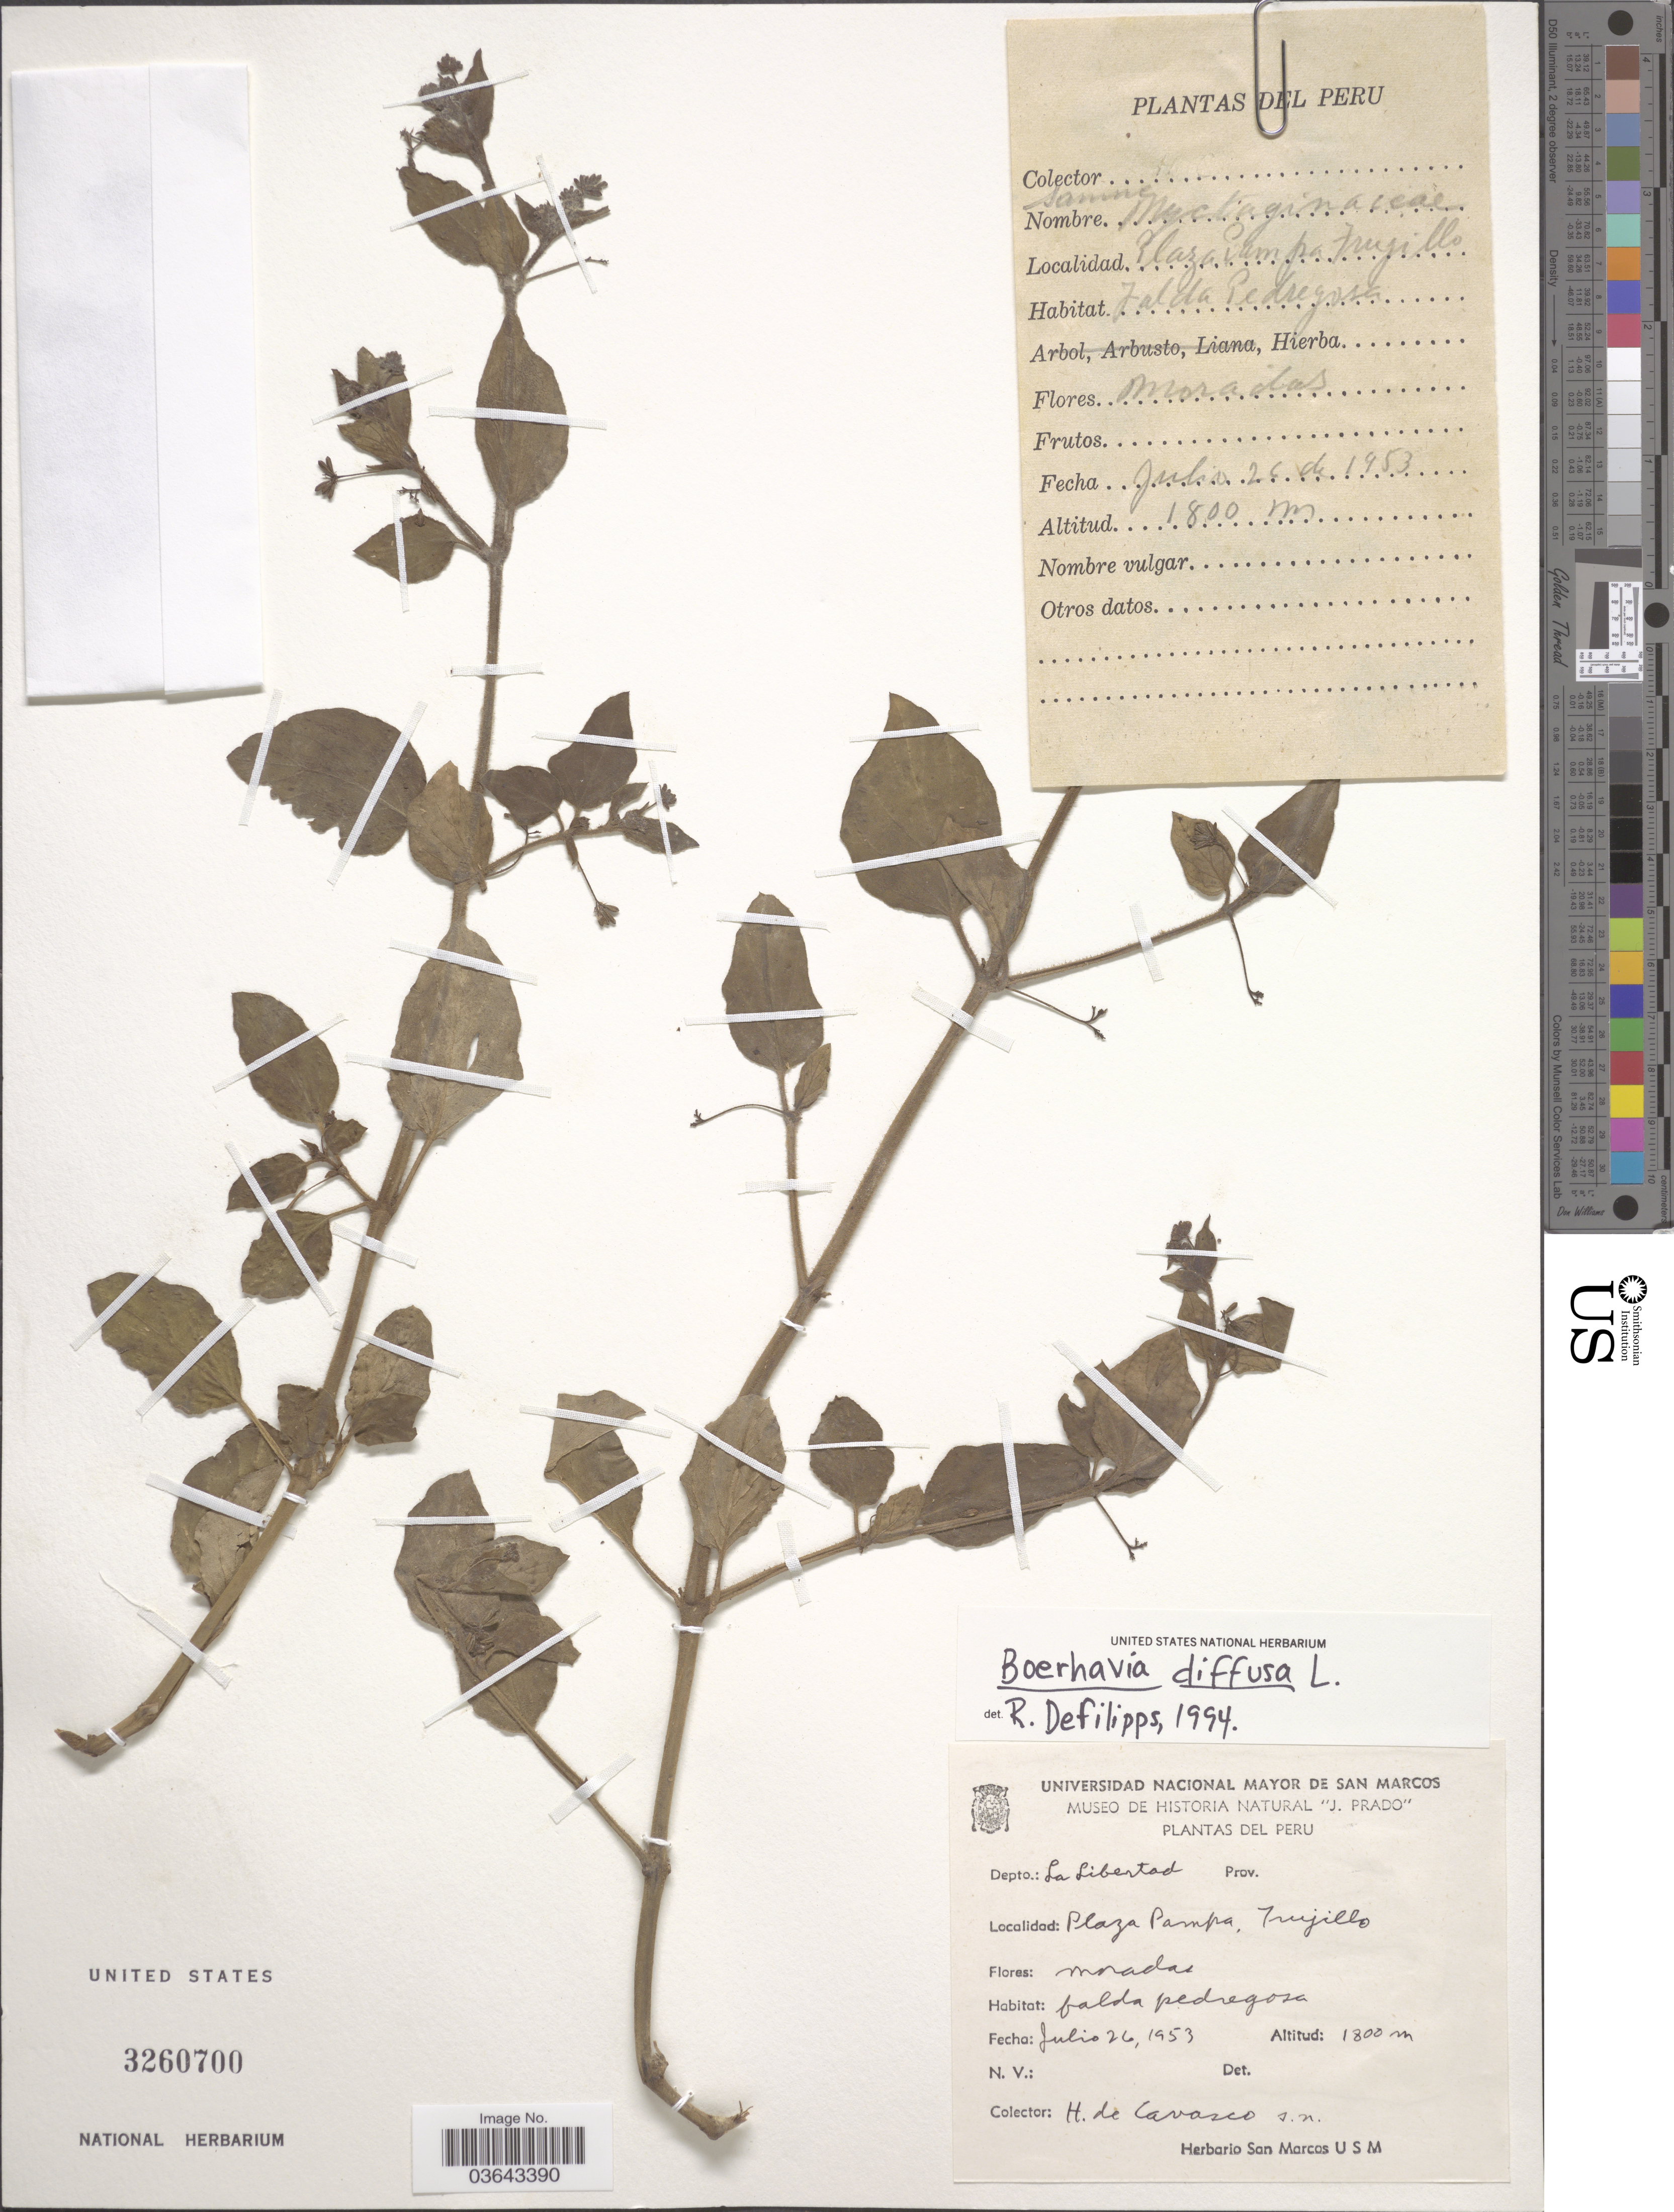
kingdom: Plantae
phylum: Tracheophyta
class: Magnoliopsida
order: Caryophyllales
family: Nyctaginaceae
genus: Boerhavia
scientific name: Boerhavia diffusa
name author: L.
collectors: H. De Cavasco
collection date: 1953-07-26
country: Peru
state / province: La Libertad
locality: Depto.: La Libertad. Plaza Pampa, Trujillo.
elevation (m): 1800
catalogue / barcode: US 3260700